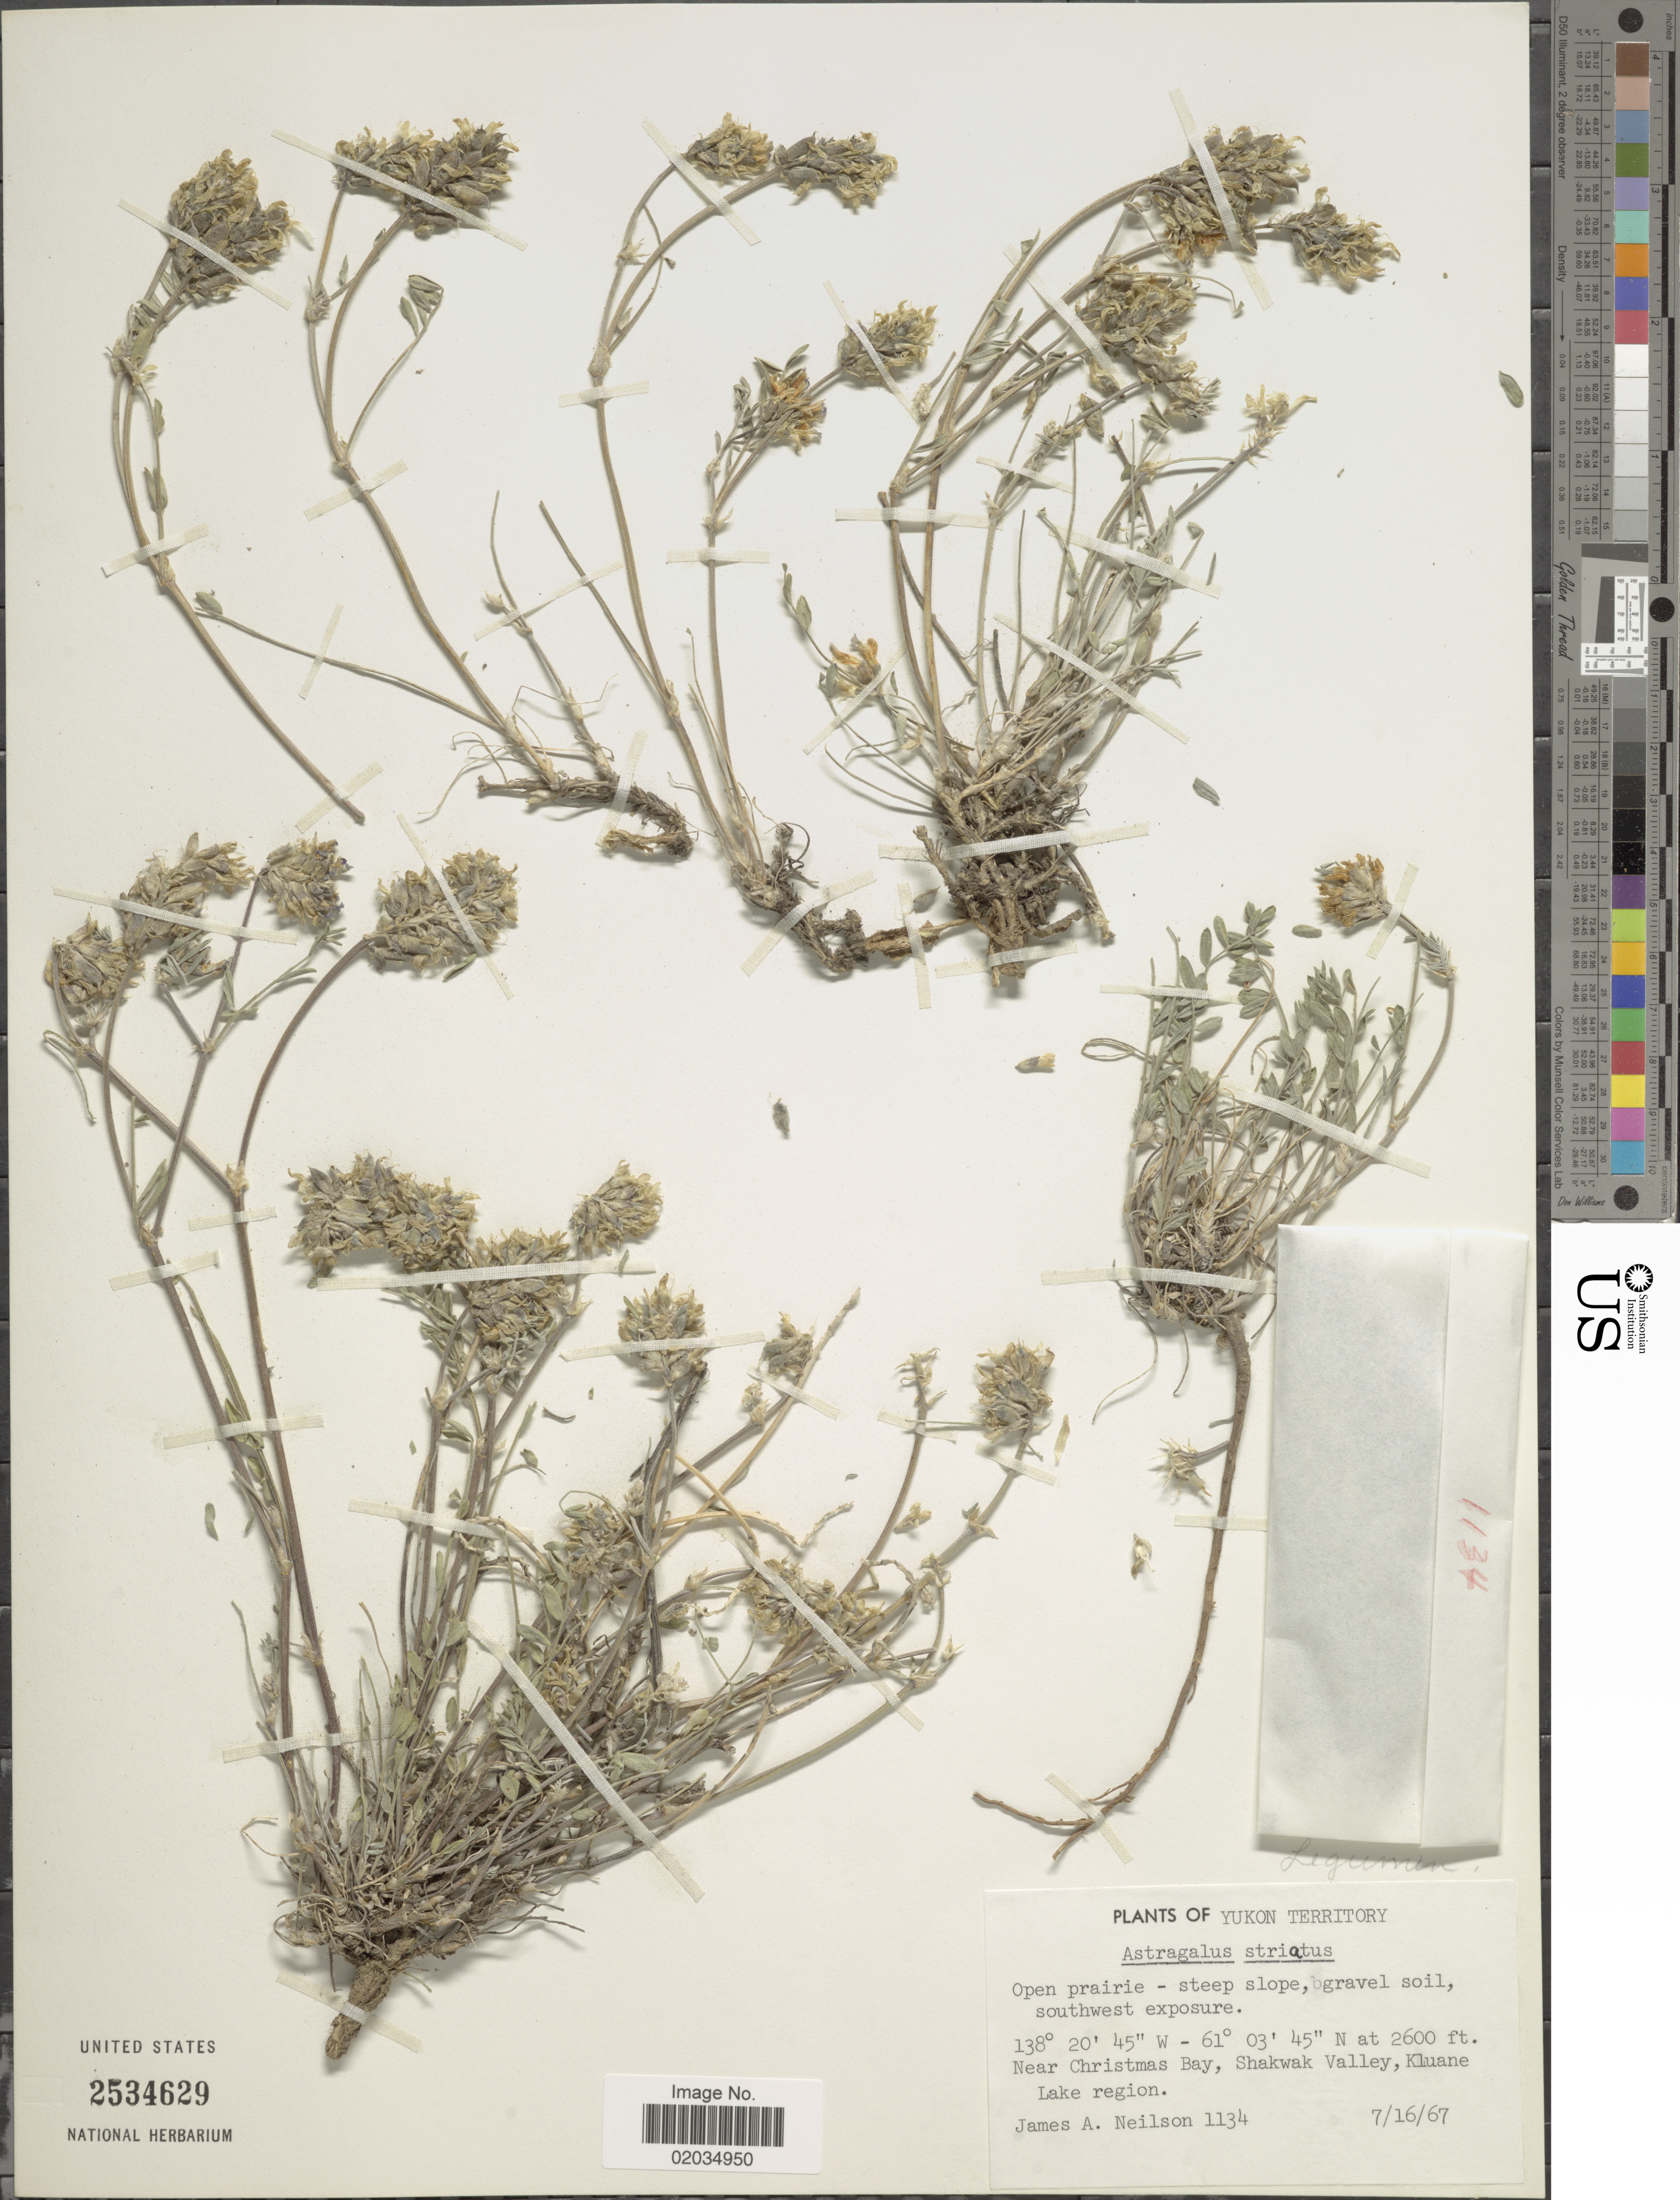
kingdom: Plantae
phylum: Tracheophyta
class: Magnoliopsida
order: Fabales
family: Fabaceae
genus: Astragalus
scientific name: Astragalus striatus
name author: Nutt.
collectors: J. Neilson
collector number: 1134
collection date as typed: Transcribed d/m/y: 16/7/67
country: Canada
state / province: Yukon Territory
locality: Near Christmas Bay, Shakwak Valley, Kluane Lake region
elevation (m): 792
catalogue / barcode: US 2534629